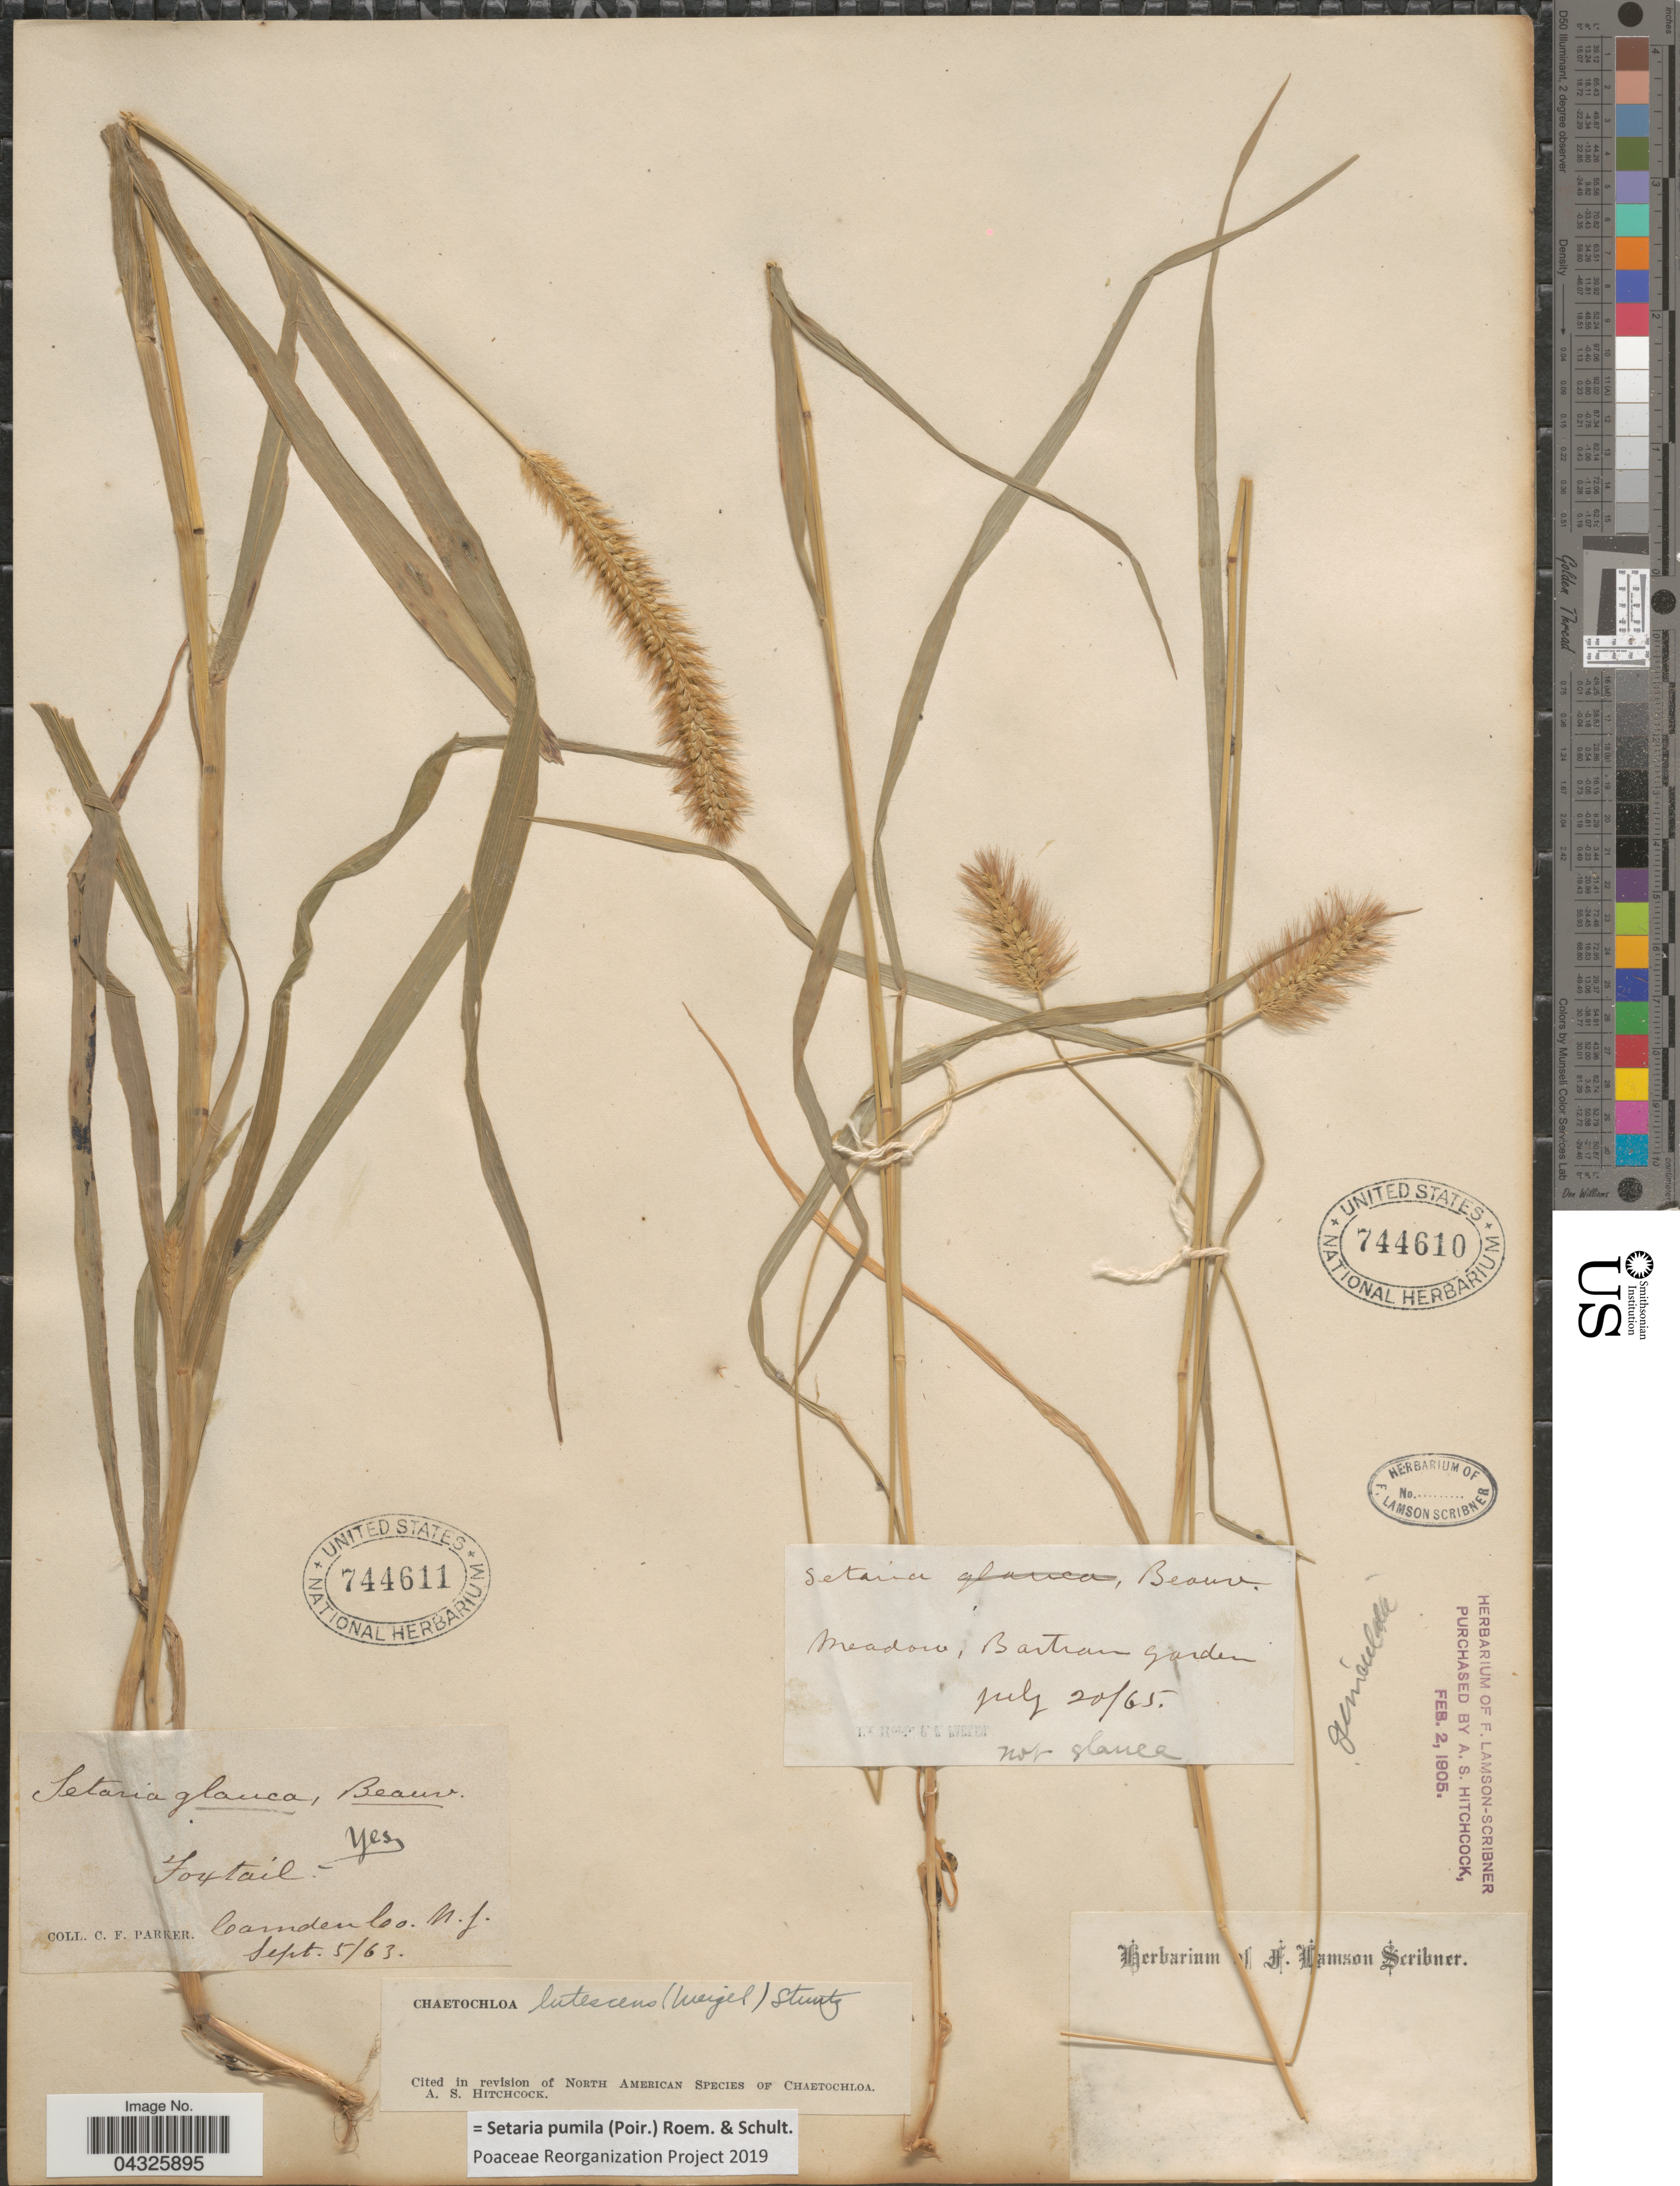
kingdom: Plantae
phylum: Tracheophyta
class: Liliopsida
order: Poales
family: Poaceae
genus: Setaria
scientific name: Setaria pumila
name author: (Poir.) Roem. & Schult.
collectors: C. F. Parker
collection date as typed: Transcribed d/m/y: 5/9/63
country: United States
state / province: New Jersey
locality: Foxtail. Camden Co.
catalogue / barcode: US 744611-2